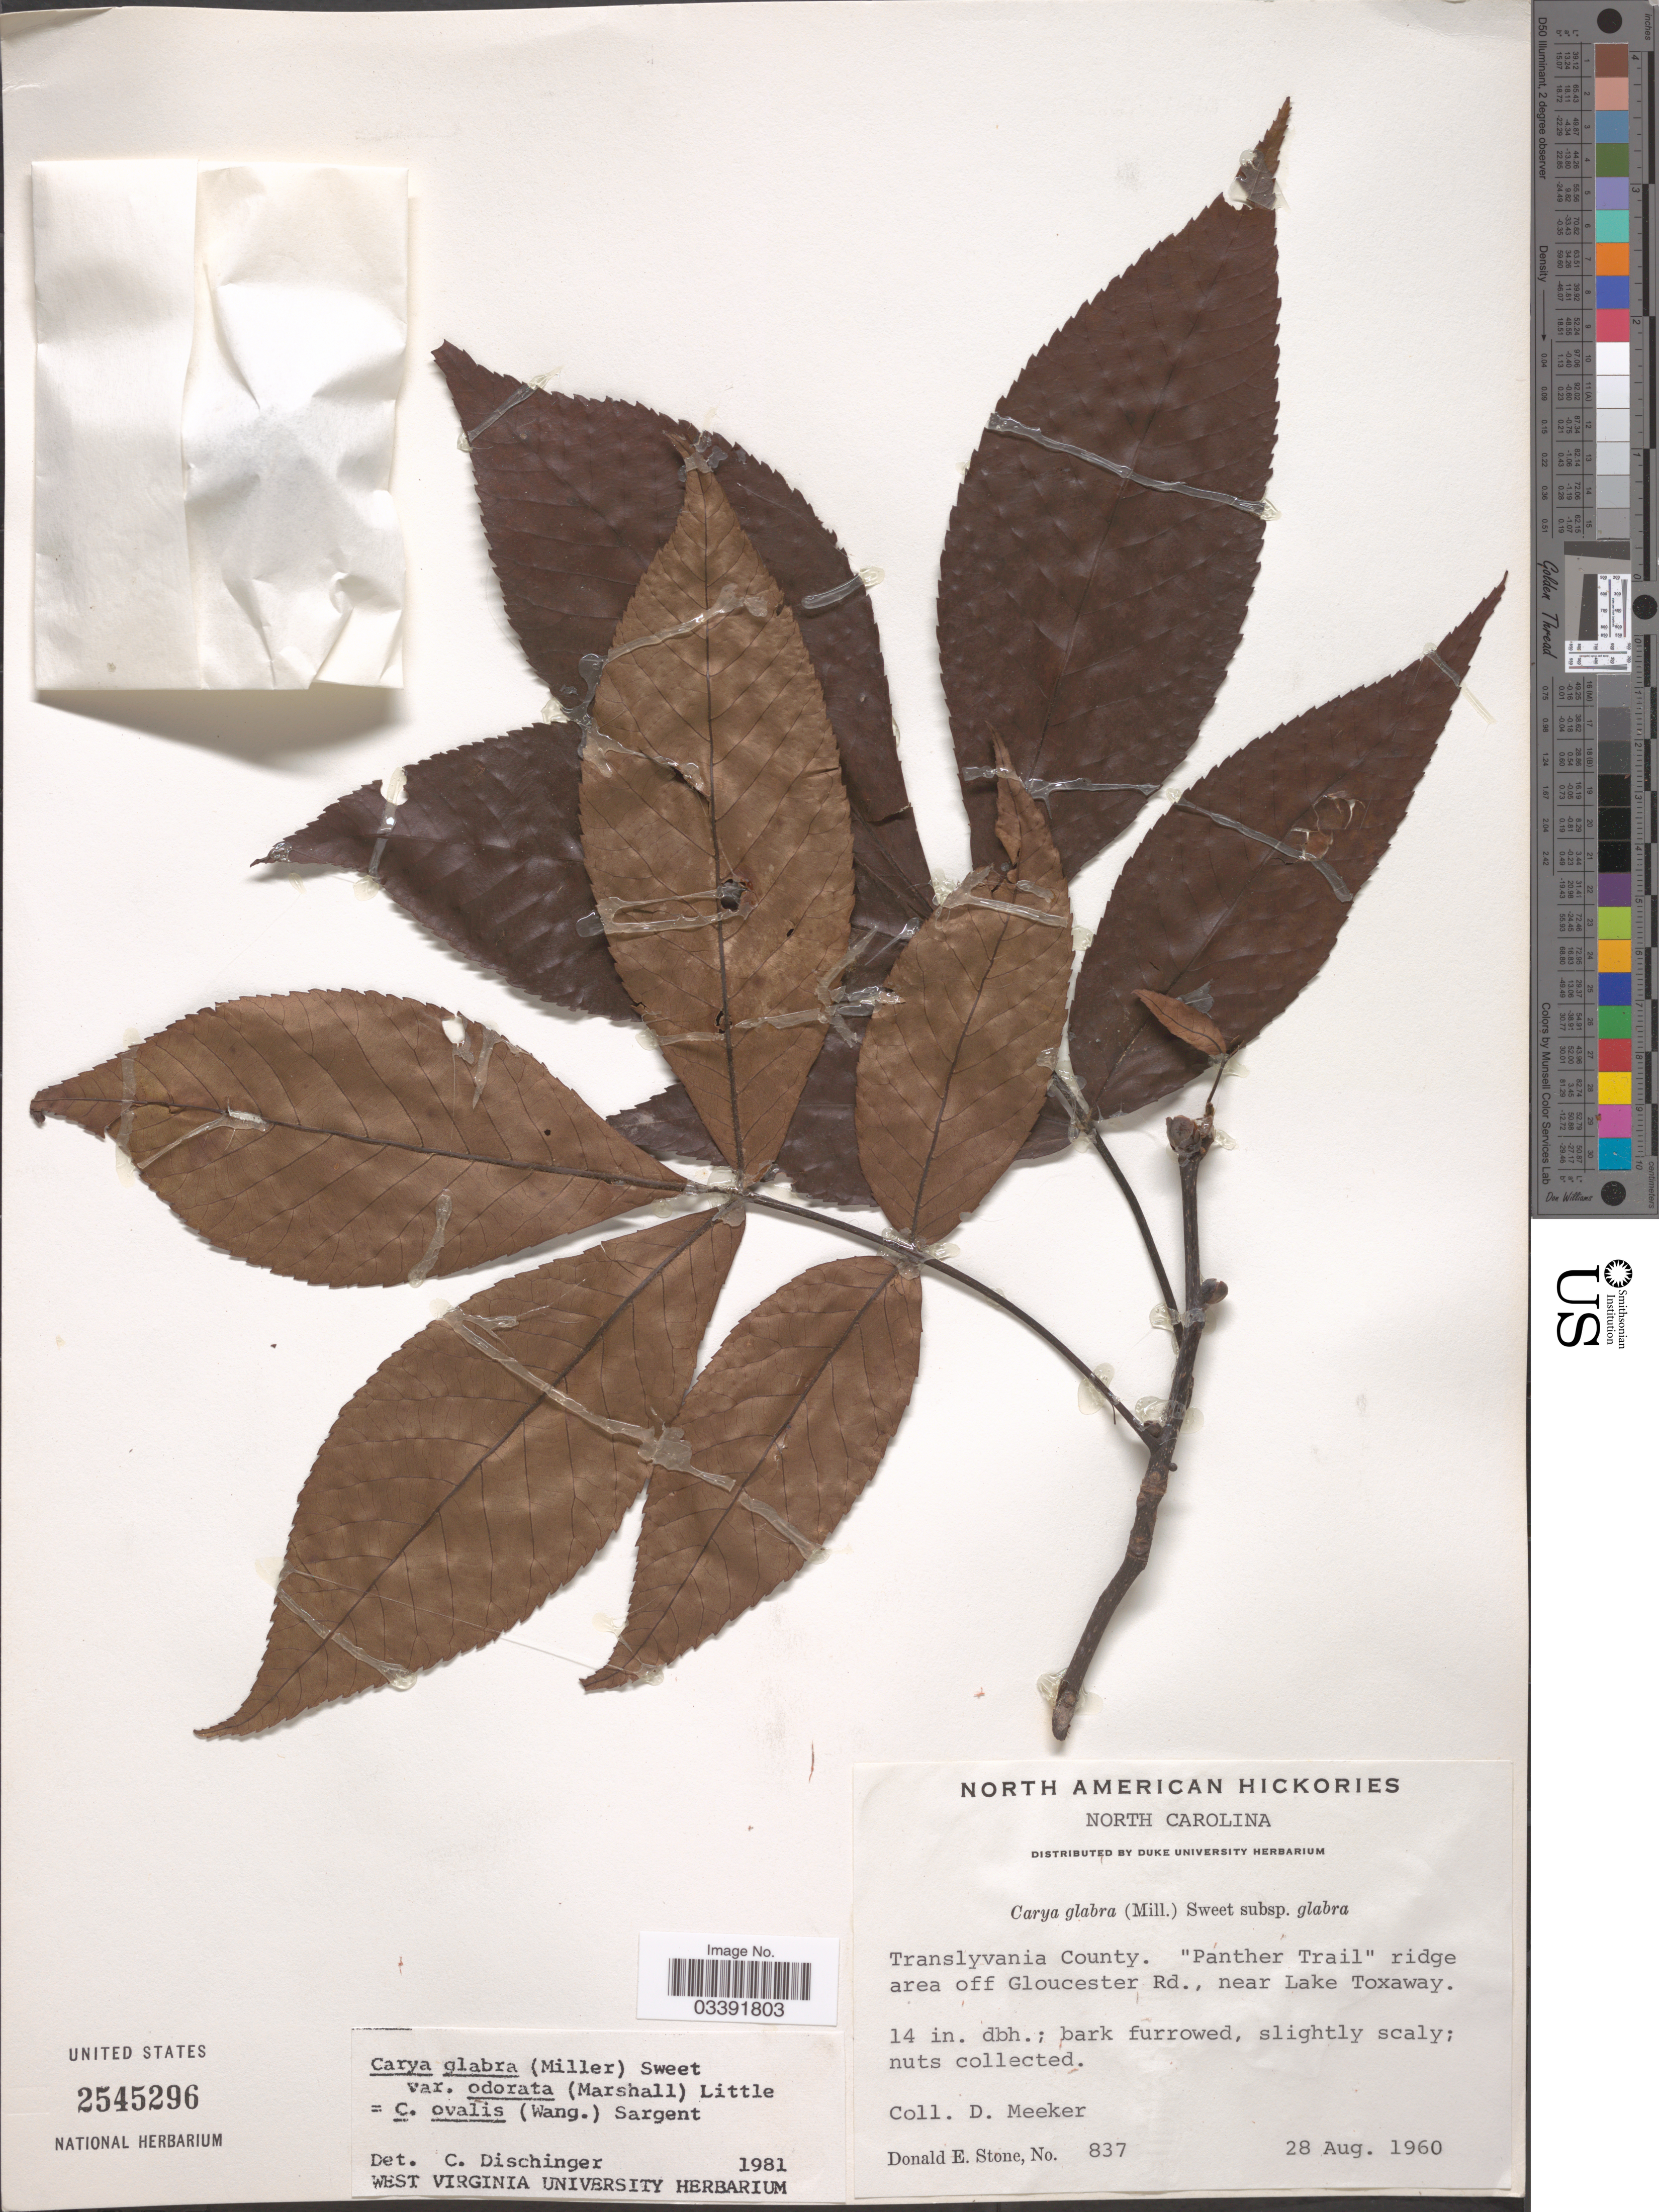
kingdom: Plantae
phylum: Tracheophyta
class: Magnoliopsida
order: Fagales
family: Juglandaceae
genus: Carya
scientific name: Carya glabra var. odorata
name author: (Marshall) Little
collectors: D. Stone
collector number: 837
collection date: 1960-08-28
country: United States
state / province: North Carolina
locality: Transylvania County. "Panther Trail" ridge area off Gloucester Rd., near Lake Toxaway.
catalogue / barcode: US 2545296